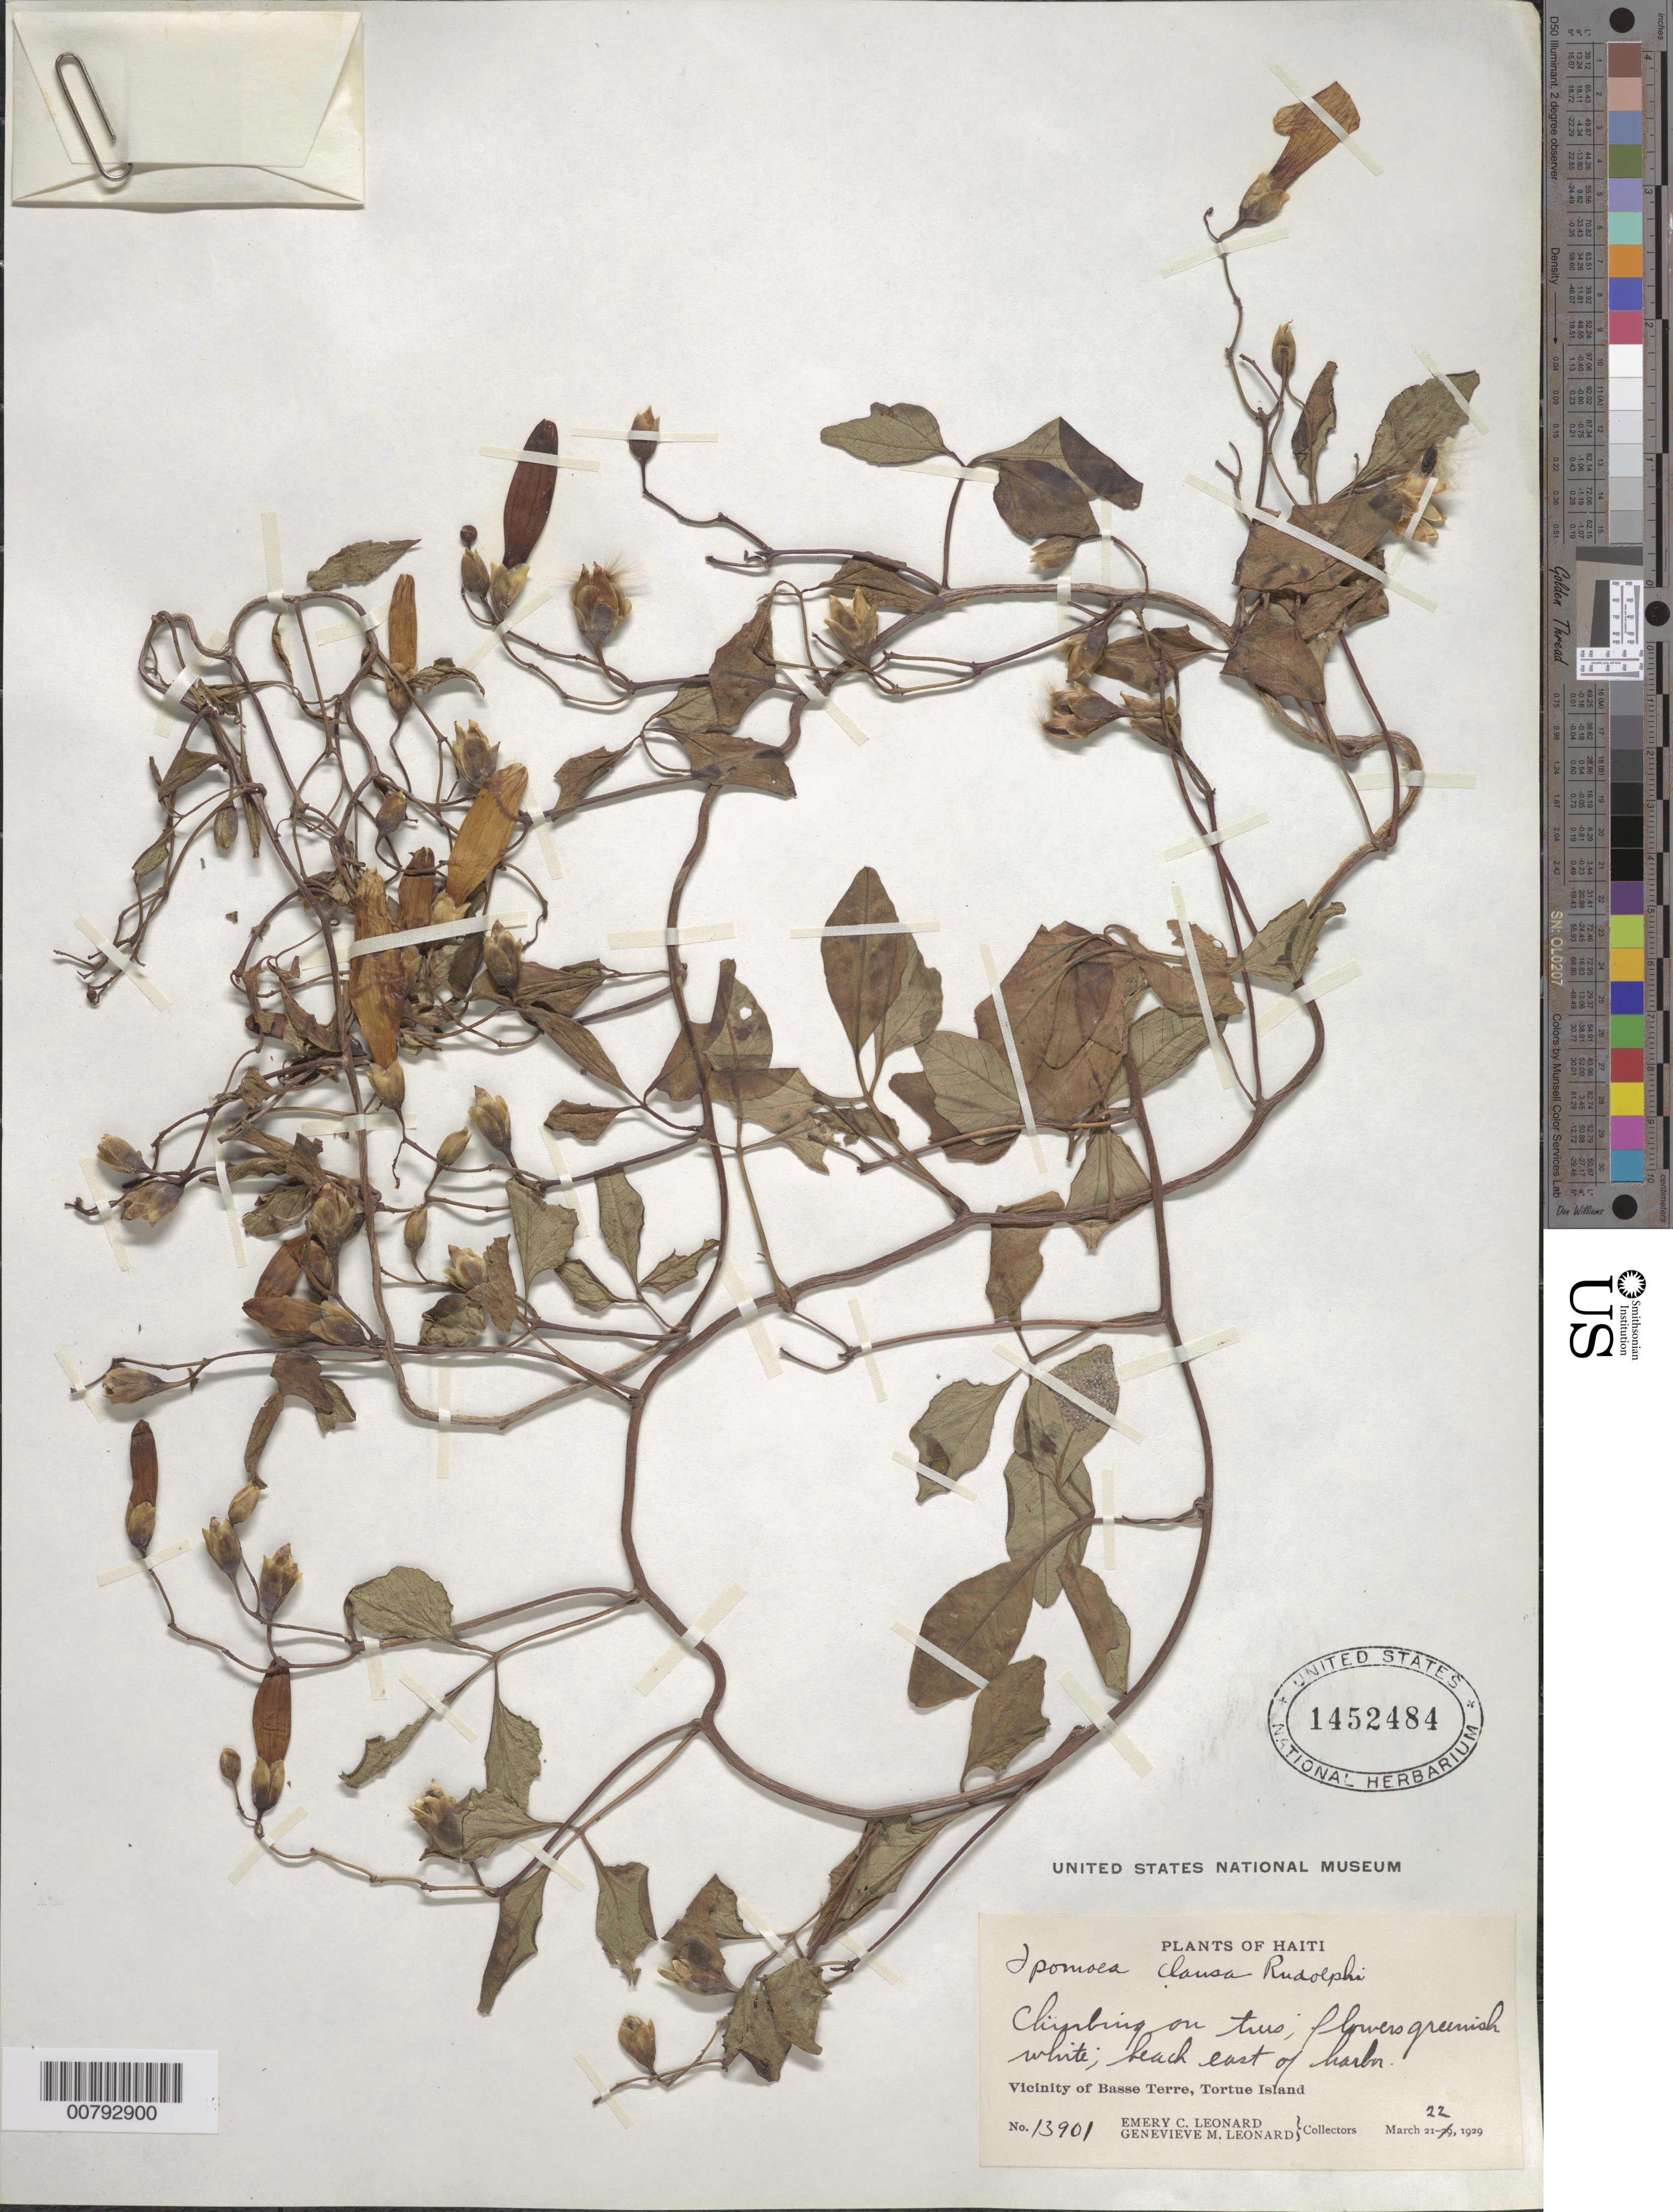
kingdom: Plantae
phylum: Tracheophyta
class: Magnoliopsida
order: Solanales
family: Convolvulaceae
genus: Ipomoea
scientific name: Ipomoea clausa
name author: Rudolph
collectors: E. C. Leonard & G. M. Leonard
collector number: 13901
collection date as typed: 22 Mar 1929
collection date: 1929-03-22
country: Haiti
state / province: Nord-Óuest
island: Île de la Tortue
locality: Tortue Island, vicinity of Basse Terre, beach east of harbor.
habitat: Beach.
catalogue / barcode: US 1452484